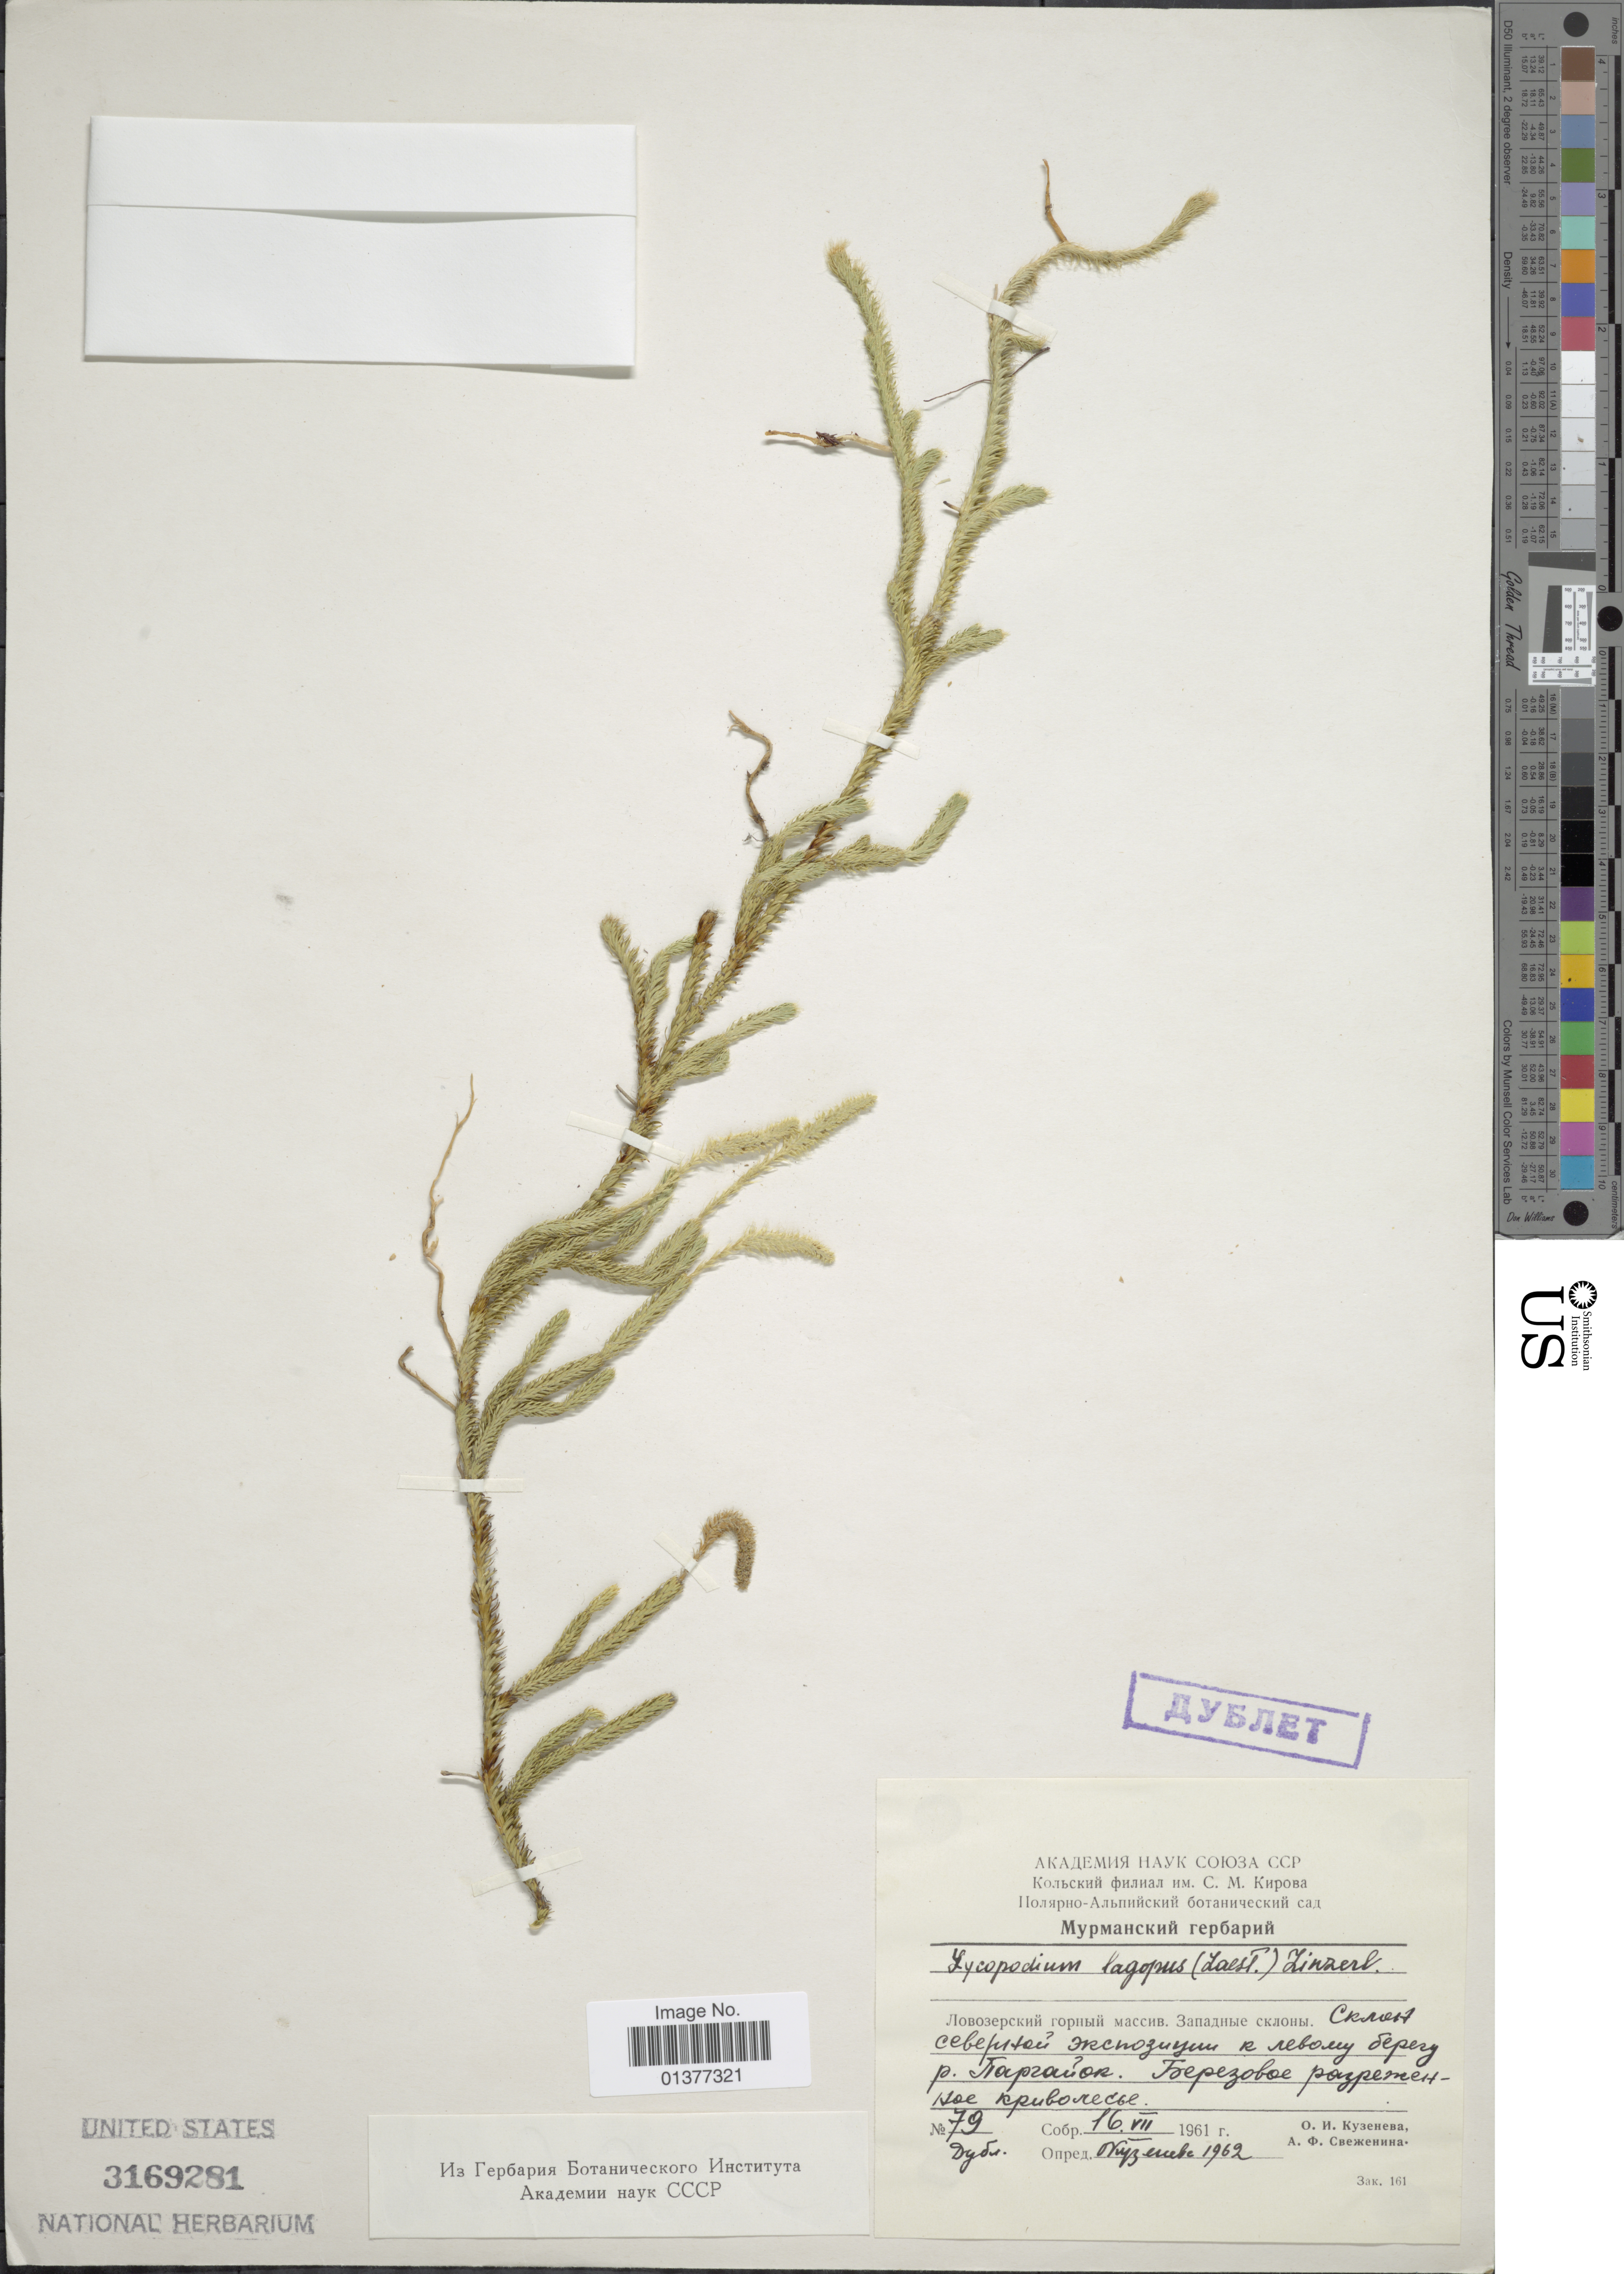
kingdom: Plantae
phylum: Tracheophyta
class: Lycopodiopsida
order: Lycopodiales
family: Lycopodiaceae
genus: Lycopodium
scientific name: Lycopodium lagopus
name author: Zinserl. ex Kuzen.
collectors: O. I. Kuzeneva & A. Svezhenina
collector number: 79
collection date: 1961-07-16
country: Russian Federation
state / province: Murmansk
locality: Lovozerskiy Massif, west slopes, left shore of river Pargayok.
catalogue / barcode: US 3169281